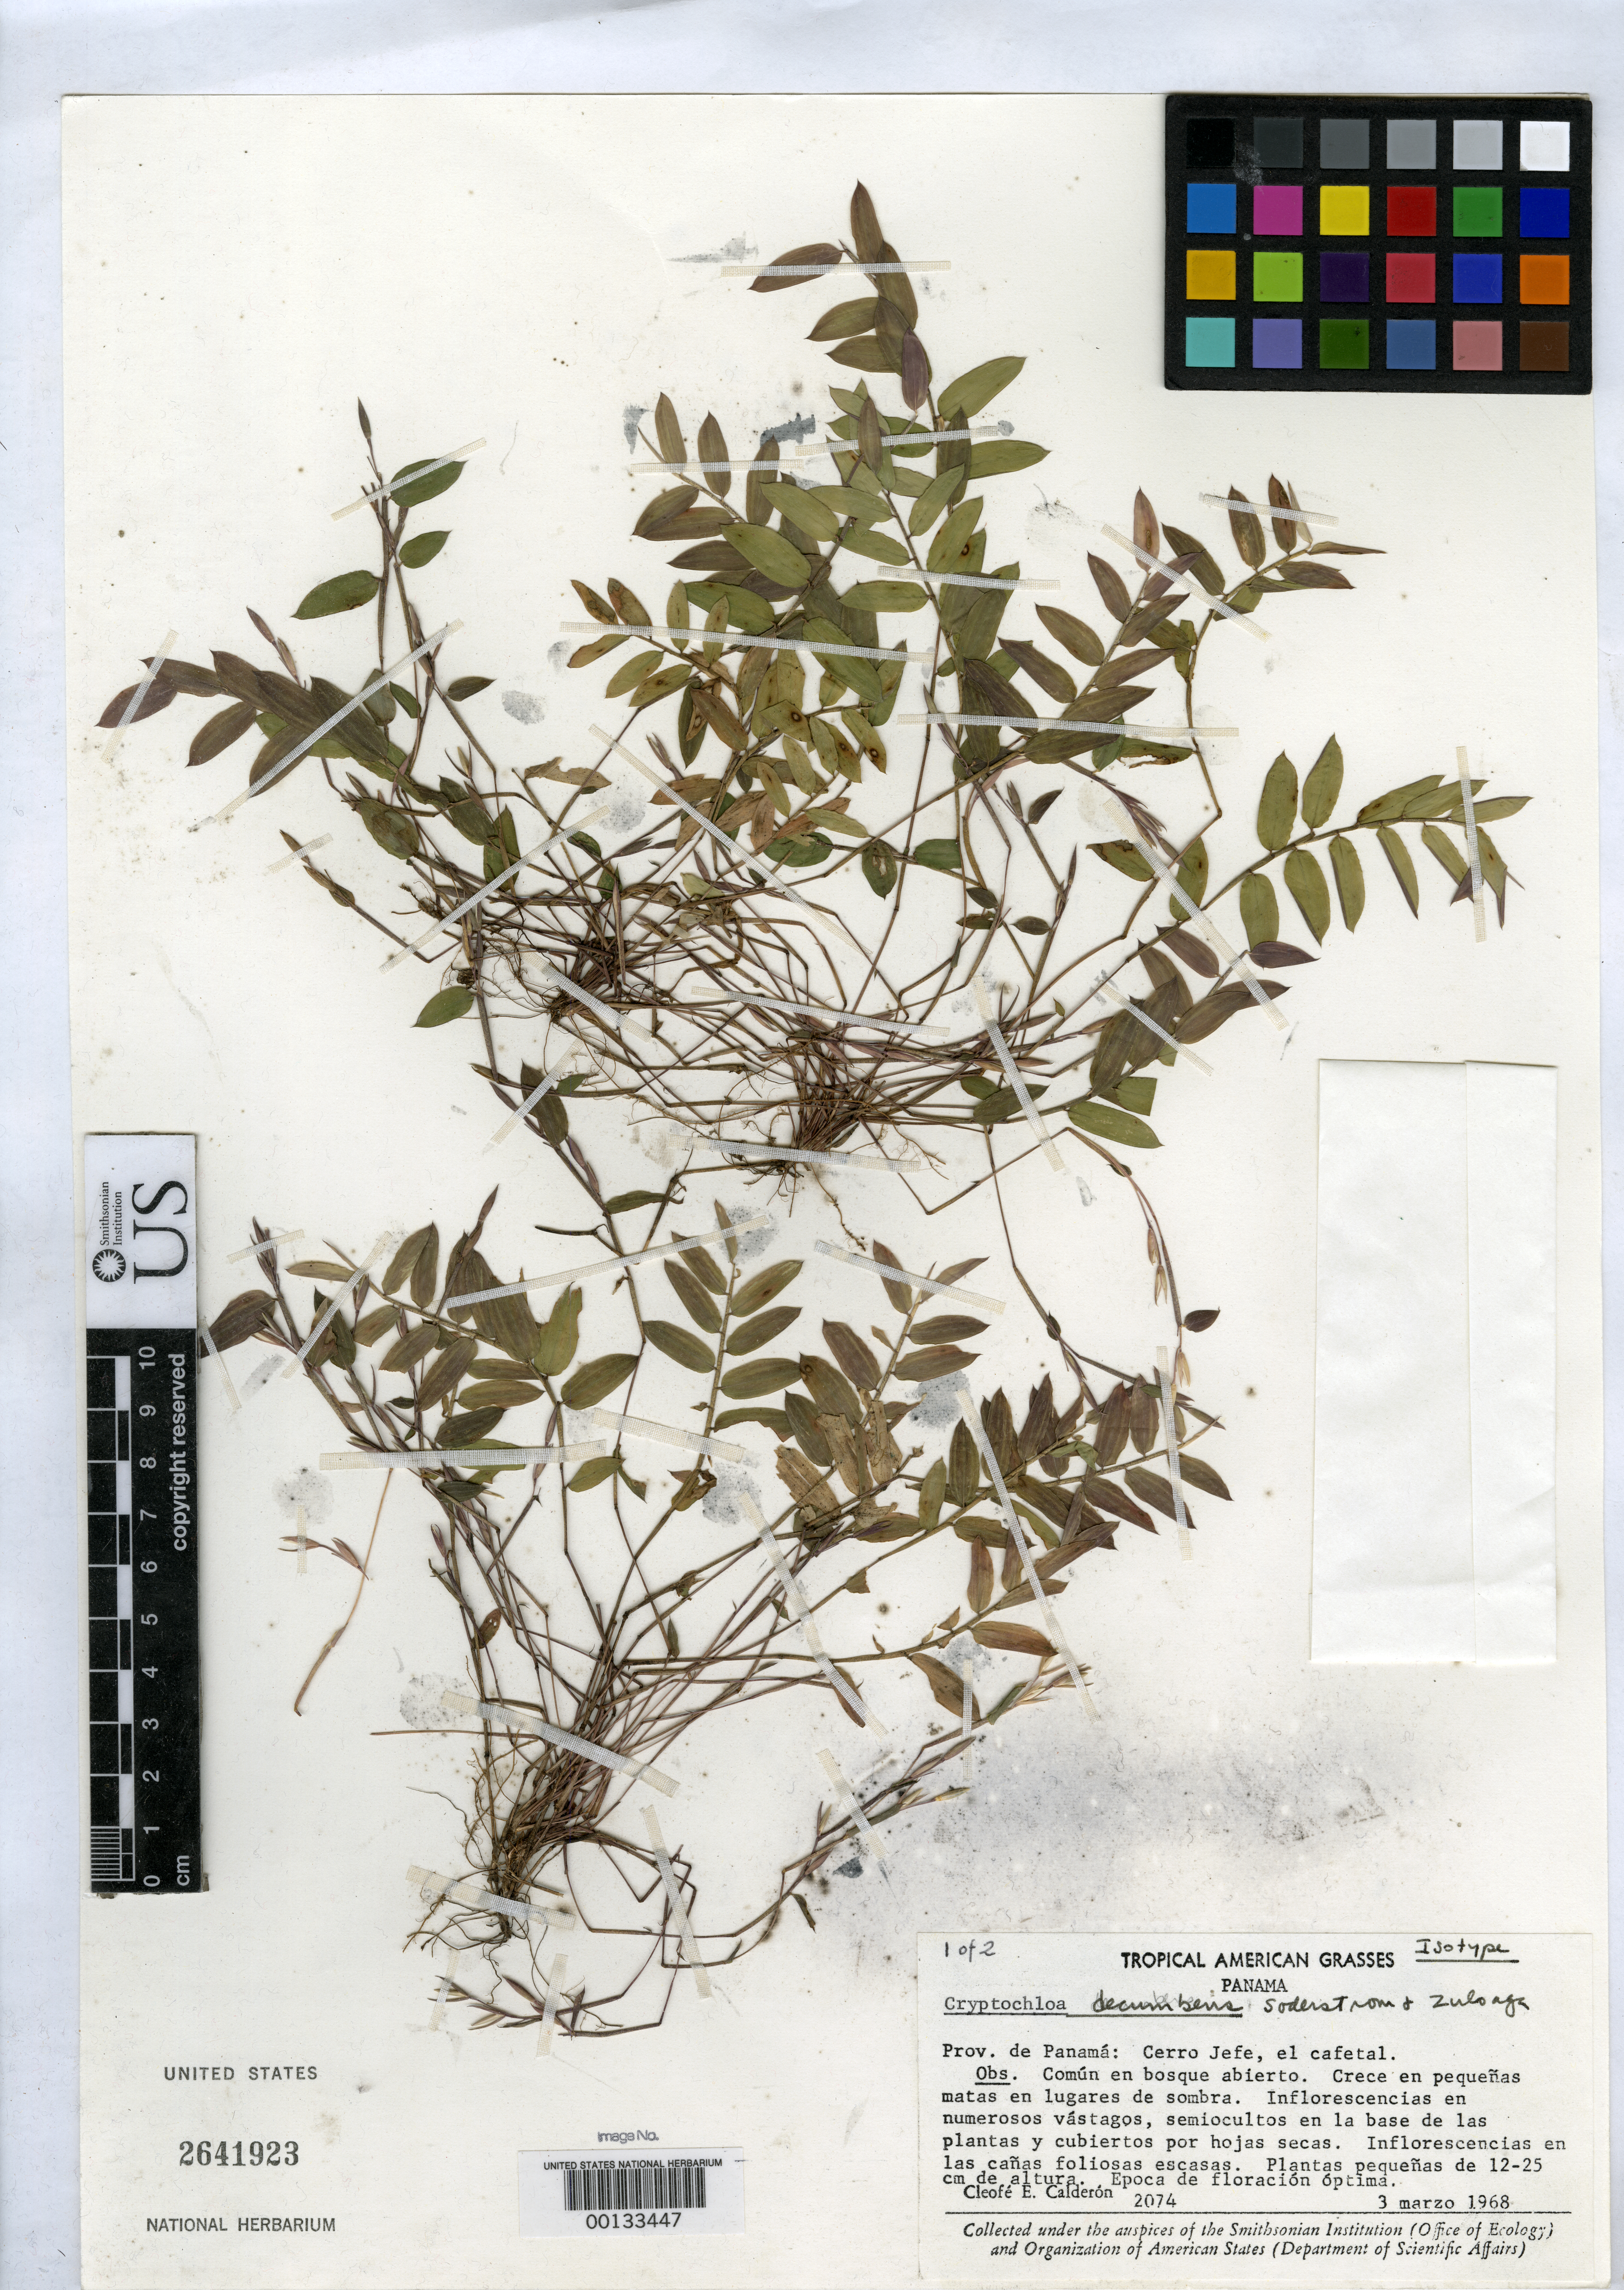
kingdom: Plantae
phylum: Tracheophyta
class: Liliopsida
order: Poales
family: Poaceae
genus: Cryptochloa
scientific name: Cryptochloa decumbens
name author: Soderstr. & Zuloaga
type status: Isotype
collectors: C. E. Calderón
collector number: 2074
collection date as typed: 03 Mar 1968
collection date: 1968-03-03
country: Panama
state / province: Panamá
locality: Cerro Jefe, El Cafetal.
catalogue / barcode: US 2641923